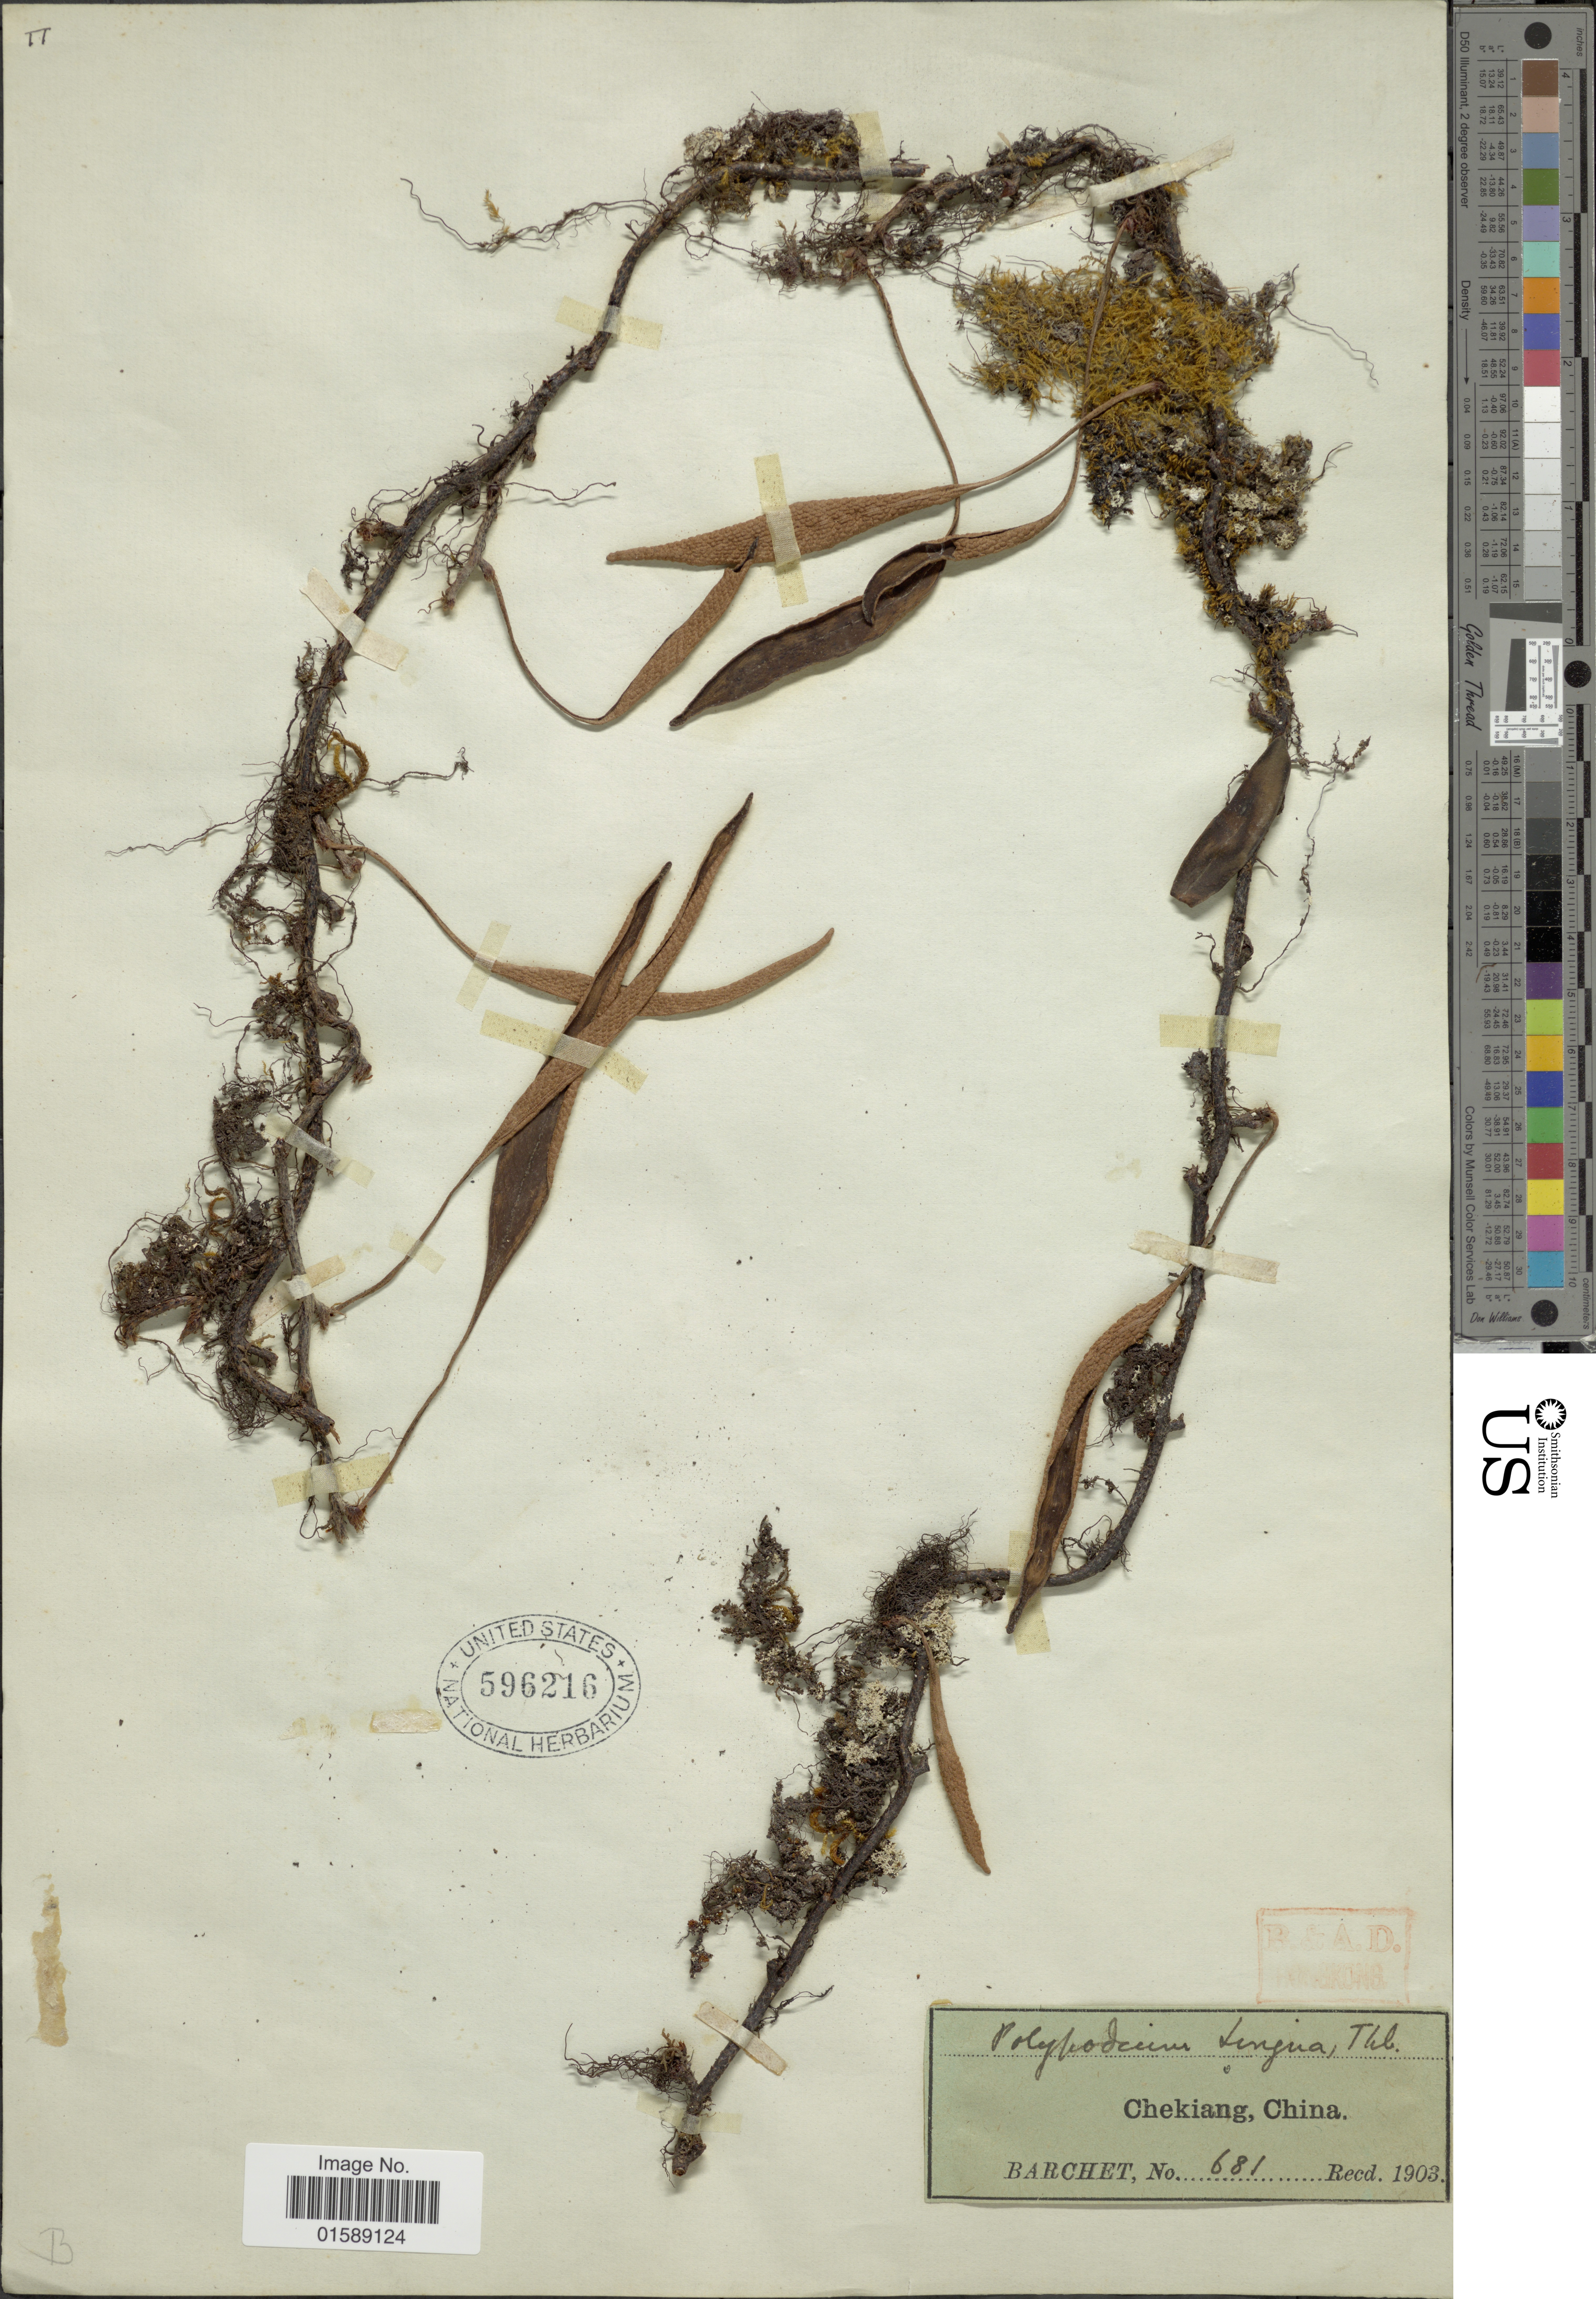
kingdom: Plantae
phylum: Tracheophyta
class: Polypodiopsida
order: Polypodiales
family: Polypodiaceae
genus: Pyrrosia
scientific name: Pyrrosia lingua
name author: (Thurb.) Farw.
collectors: Barchet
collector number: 681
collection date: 1903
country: China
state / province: Zhejiang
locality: Chekiang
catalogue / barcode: US 596216